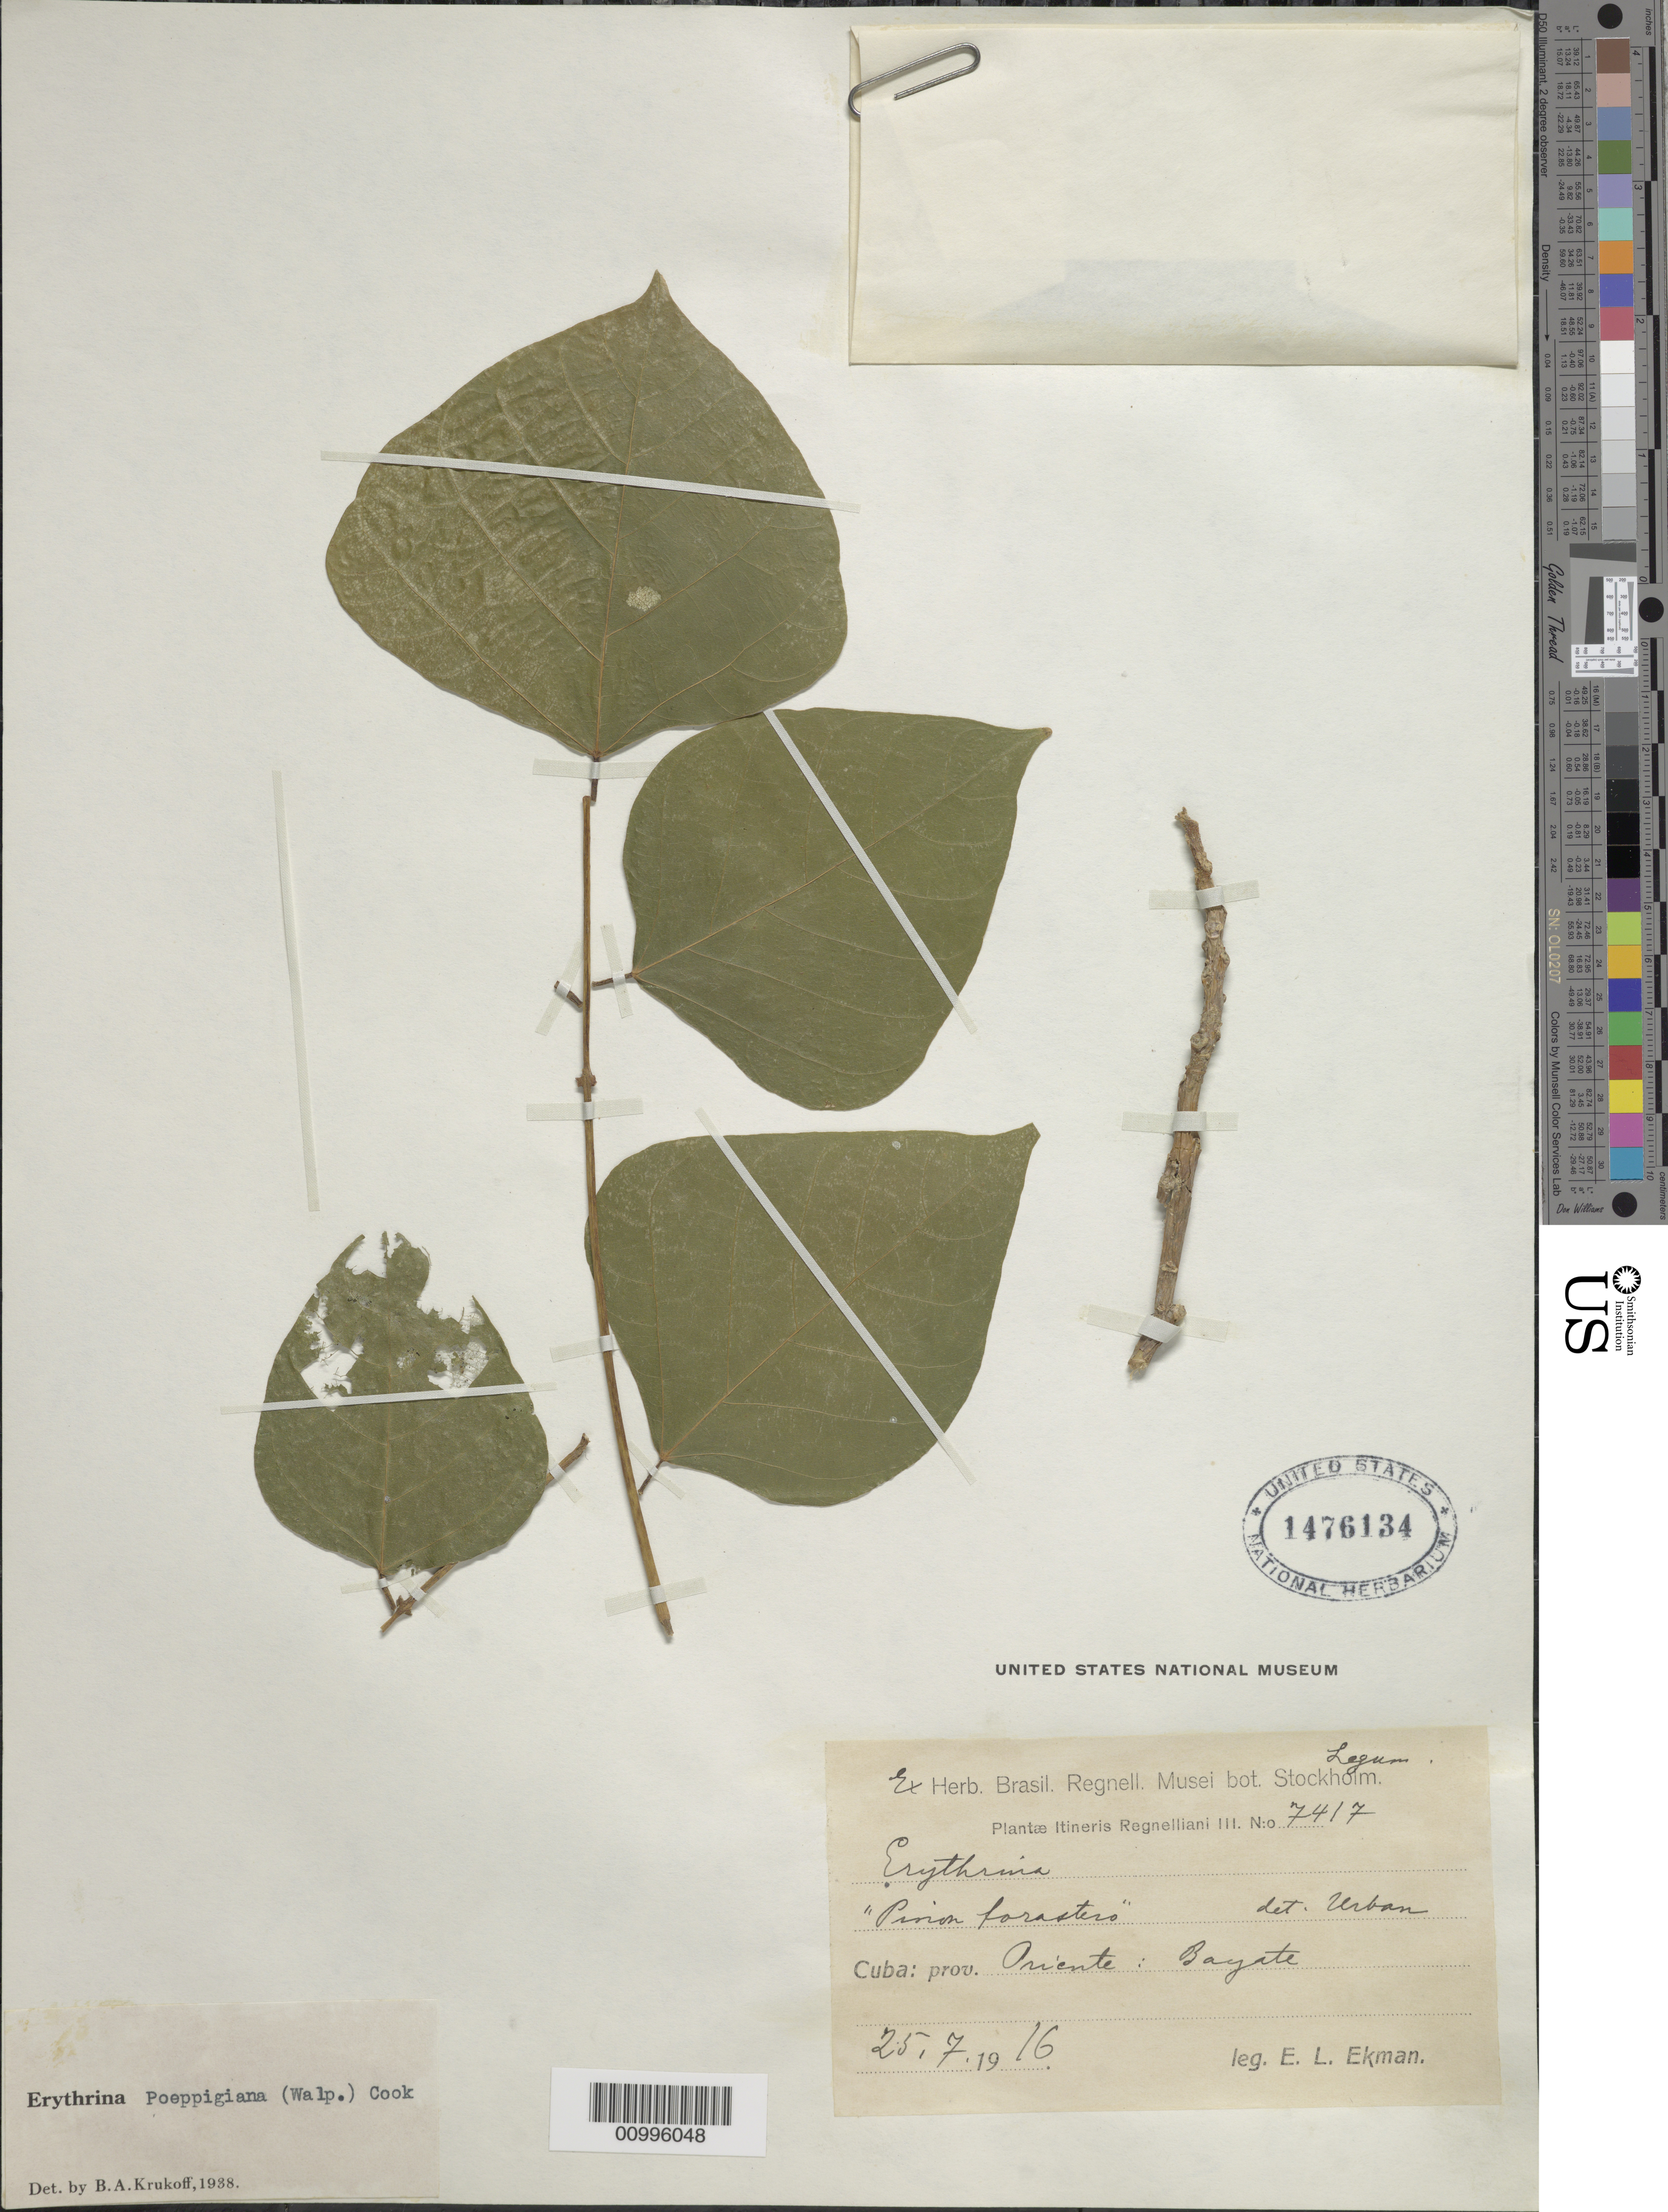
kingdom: Plantae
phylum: Tracheophyta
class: Magnoliopsida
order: Fabales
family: Fabaceae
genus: Erythrina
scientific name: Erythrina poeppigiana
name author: (Walp.) O.F. Cook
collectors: E. L. Ekman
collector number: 7417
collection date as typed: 25 Jul 1916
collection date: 1916-07-25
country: Cuba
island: Cuba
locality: Oriente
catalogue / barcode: US 1476134